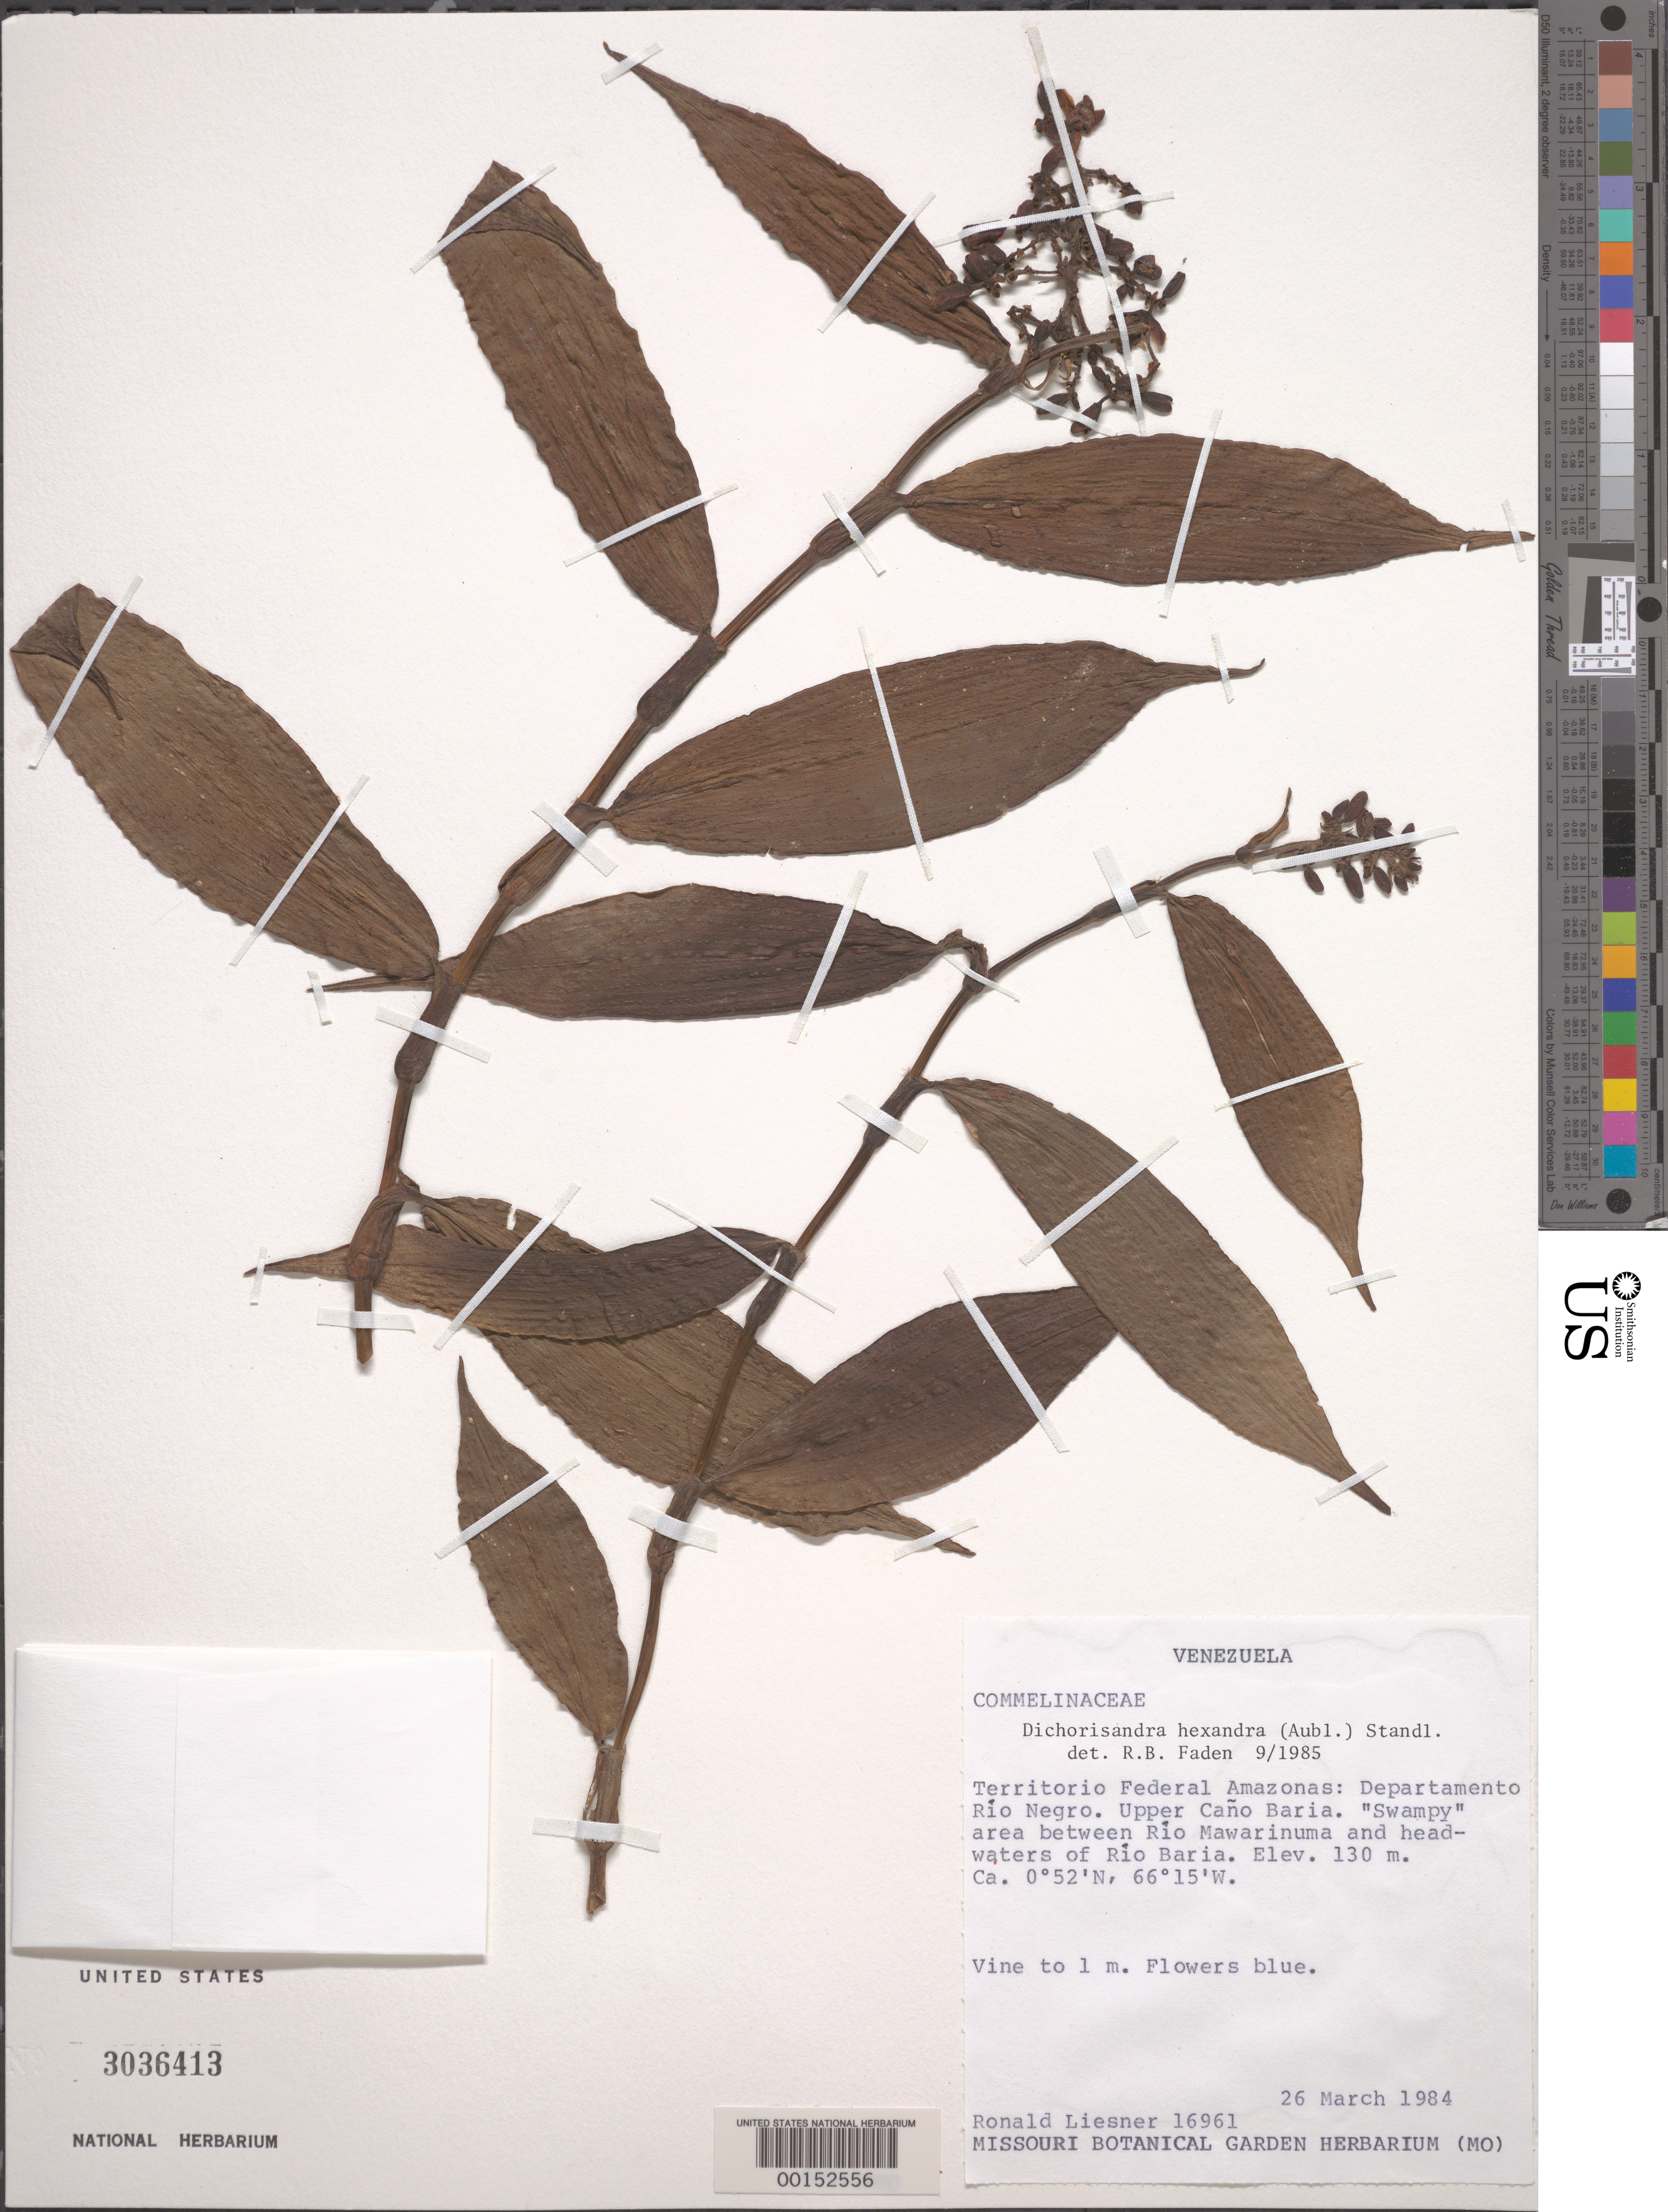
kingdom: Plantae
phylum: Tracheophyta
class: Liliopsida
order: Commelinales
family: Commelinaceae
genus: Dichorisandra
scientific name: Dichorisandra hexandra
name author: (Aubl.) Standl.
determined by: Faden, Robert B., (US), Smithsonian Institution - National Museum of Natural History (UNITED STATES)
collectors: R. L. Liesner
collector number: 16961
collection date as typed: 26 Mar 1984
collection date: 1984-03-26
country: Venezuela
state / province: Amazonas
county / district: Rio Negro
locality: Upper cano baria, between rio mawarinuma and rio baria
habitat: Swamp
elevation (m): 130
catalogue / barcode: US 3036413-2